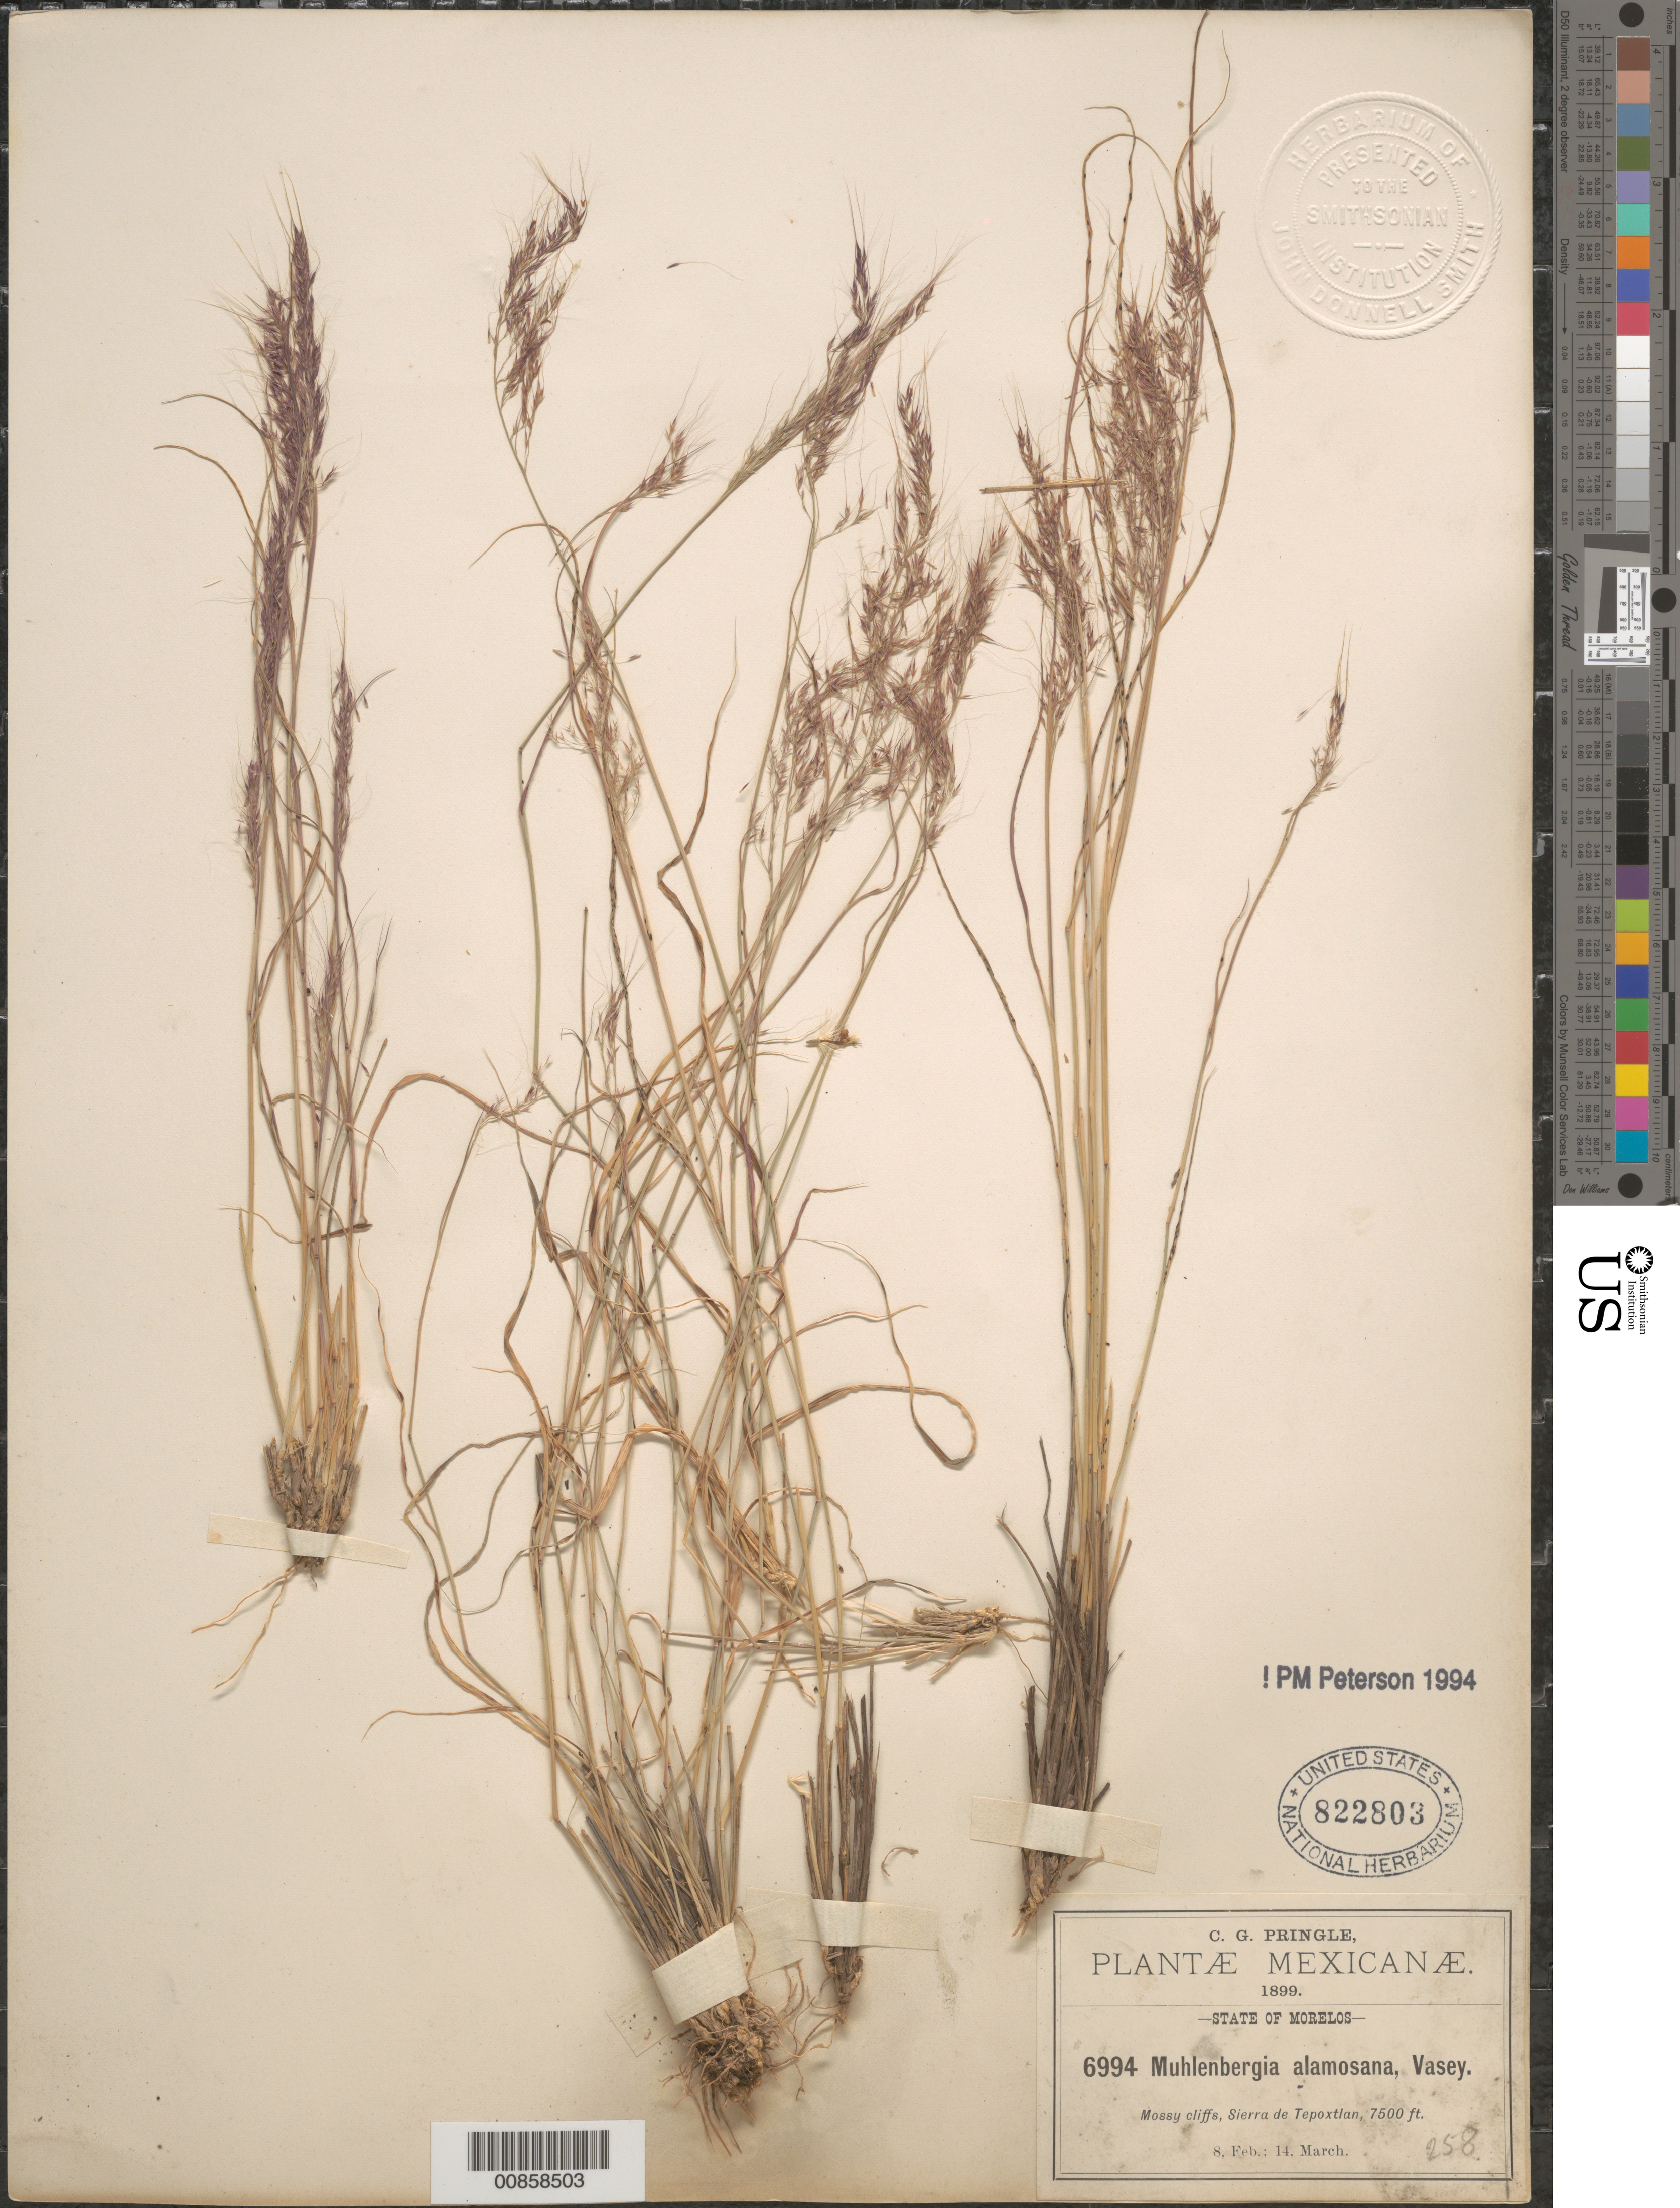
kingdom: Plantae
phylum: Tracheophyta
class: Liliopsida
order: Poales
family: Poaceae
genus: Muhlenbergia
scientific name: Muhlenbergia alamosae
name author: Vasey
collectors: C. G. Pringle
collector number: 6994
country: Mexico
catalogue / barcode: US 822803